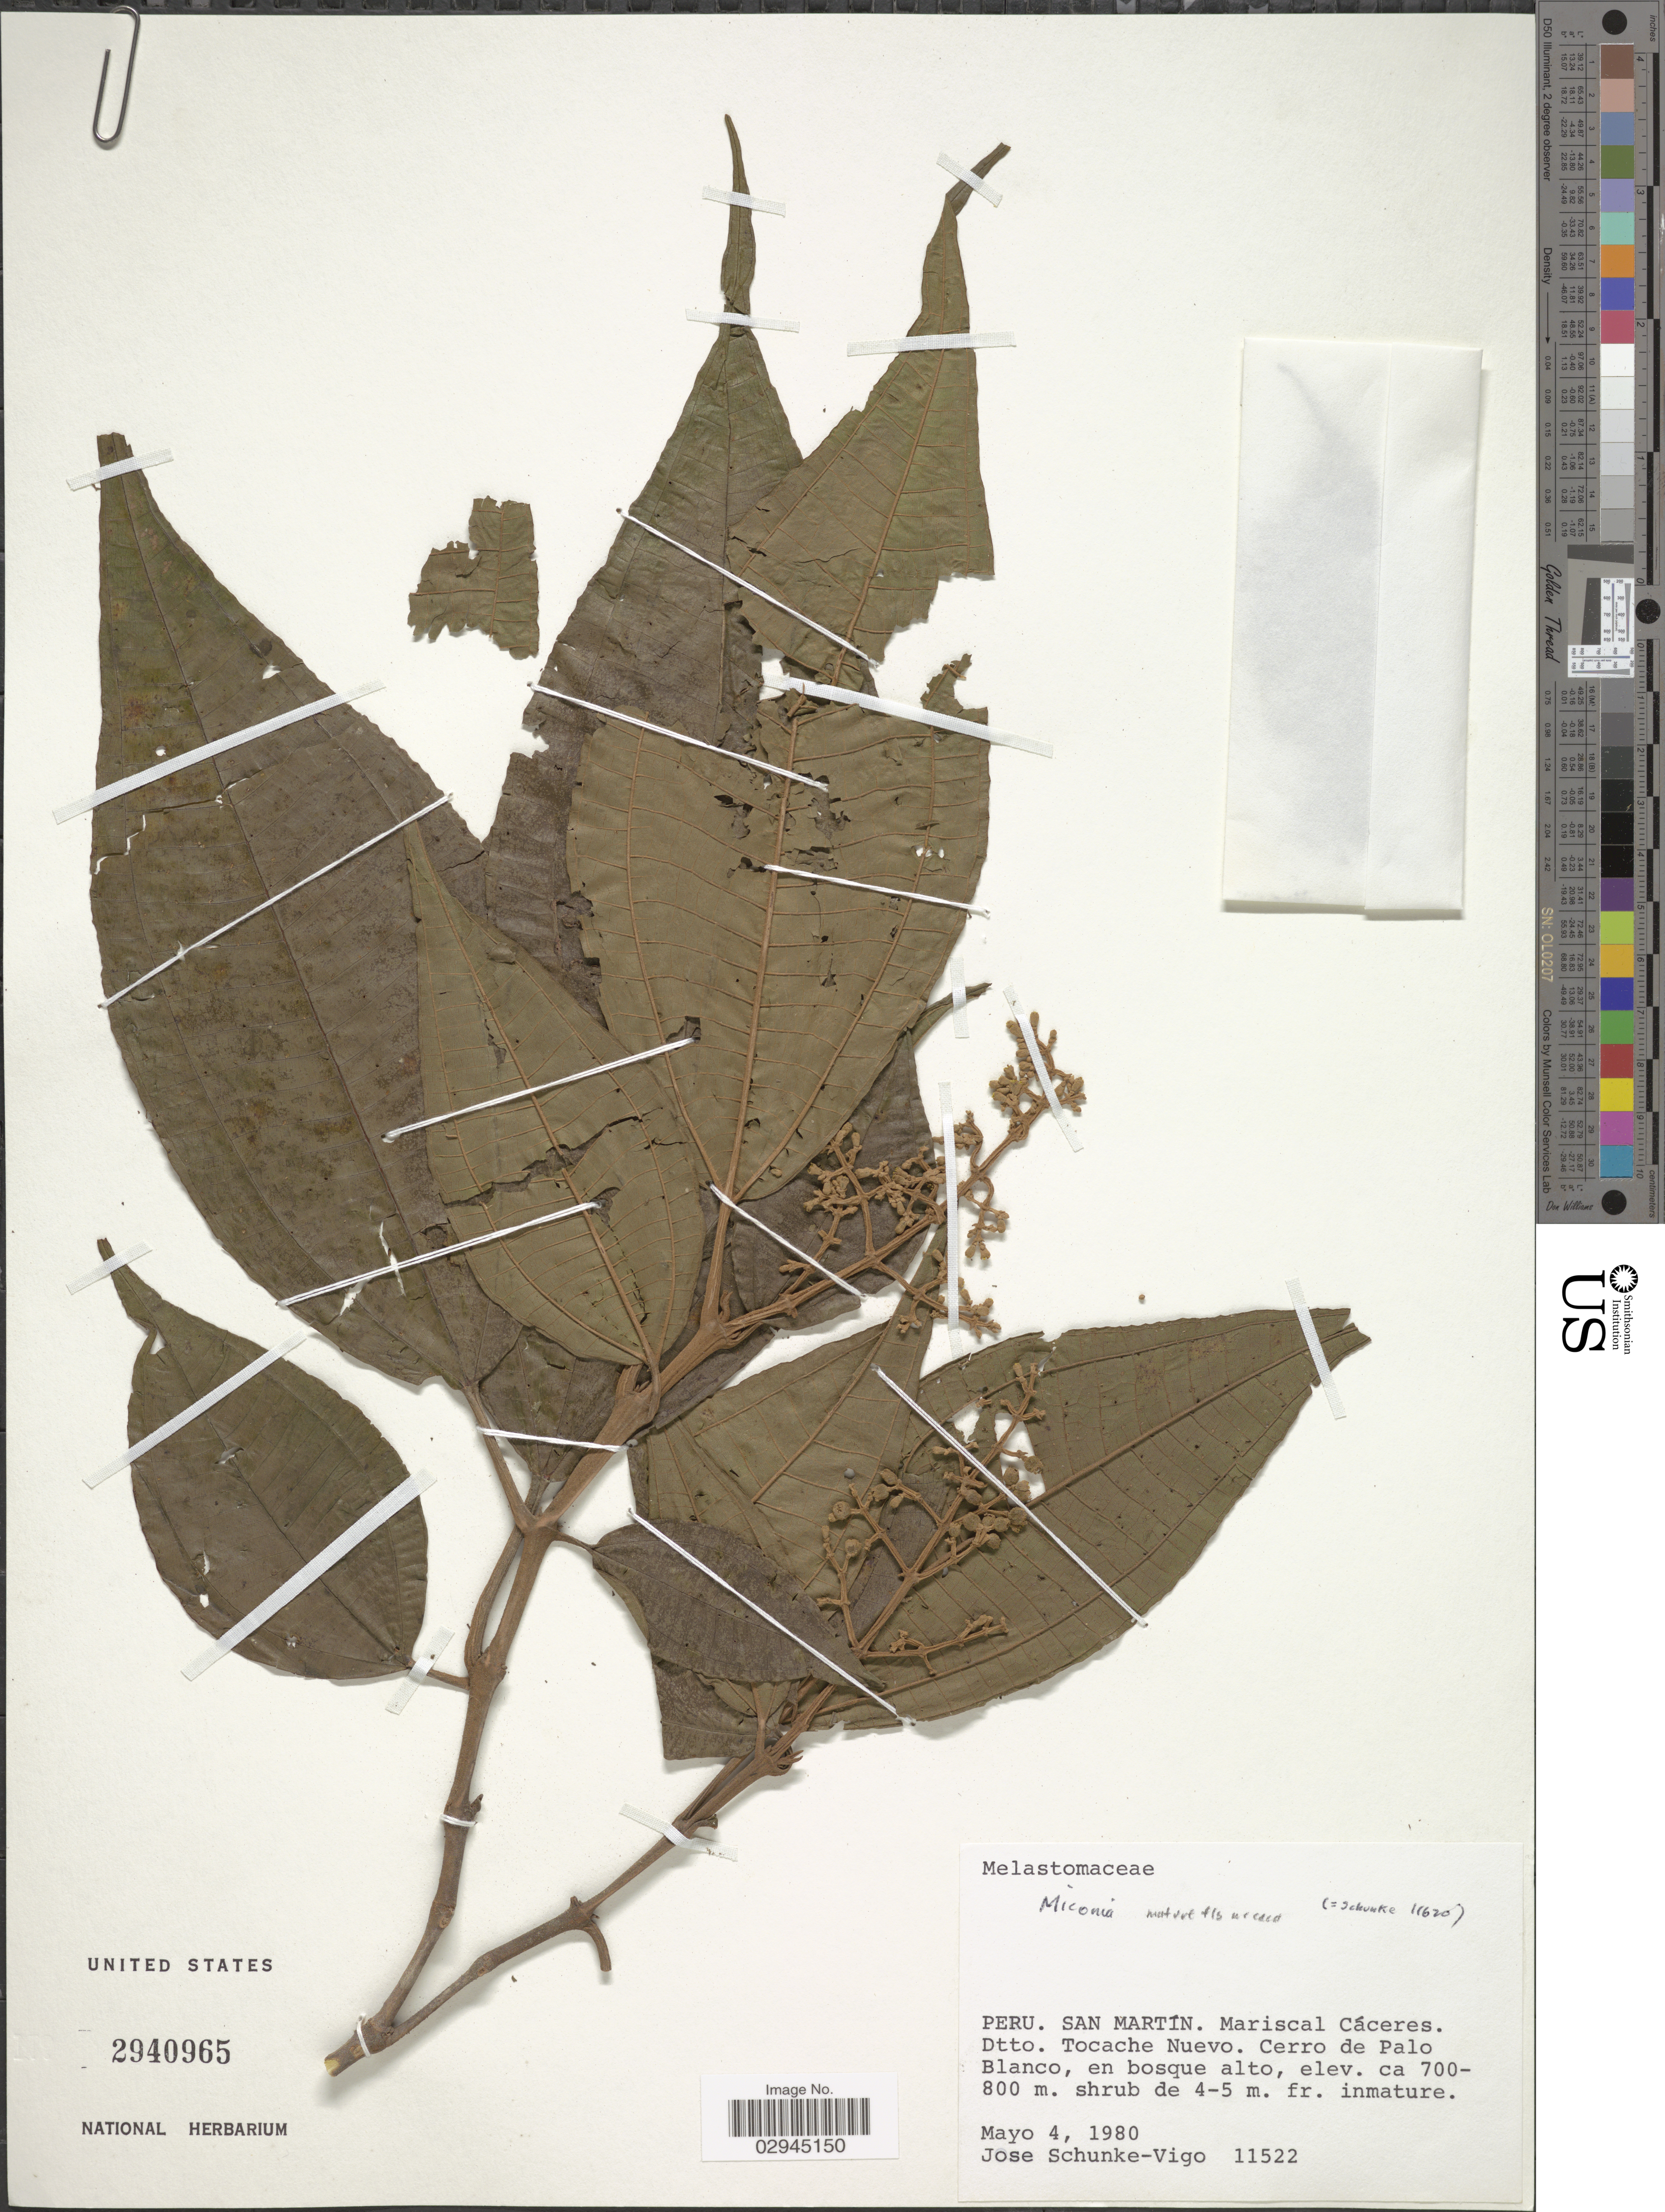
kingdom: Plantae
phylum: Tracheophyta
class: Magnoliopsida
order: Myrtales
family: Melastomataceae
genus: Miconia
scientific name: Miconia sp.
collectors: J. Schunke Vigo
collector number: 11522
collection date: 1980-05-04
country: Peru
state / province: San Martín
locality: Mariscal Cáceres. Dtto. Toache Nuevo. Cerro de Palo Blanco.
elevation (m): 700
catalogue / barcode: US 2940965